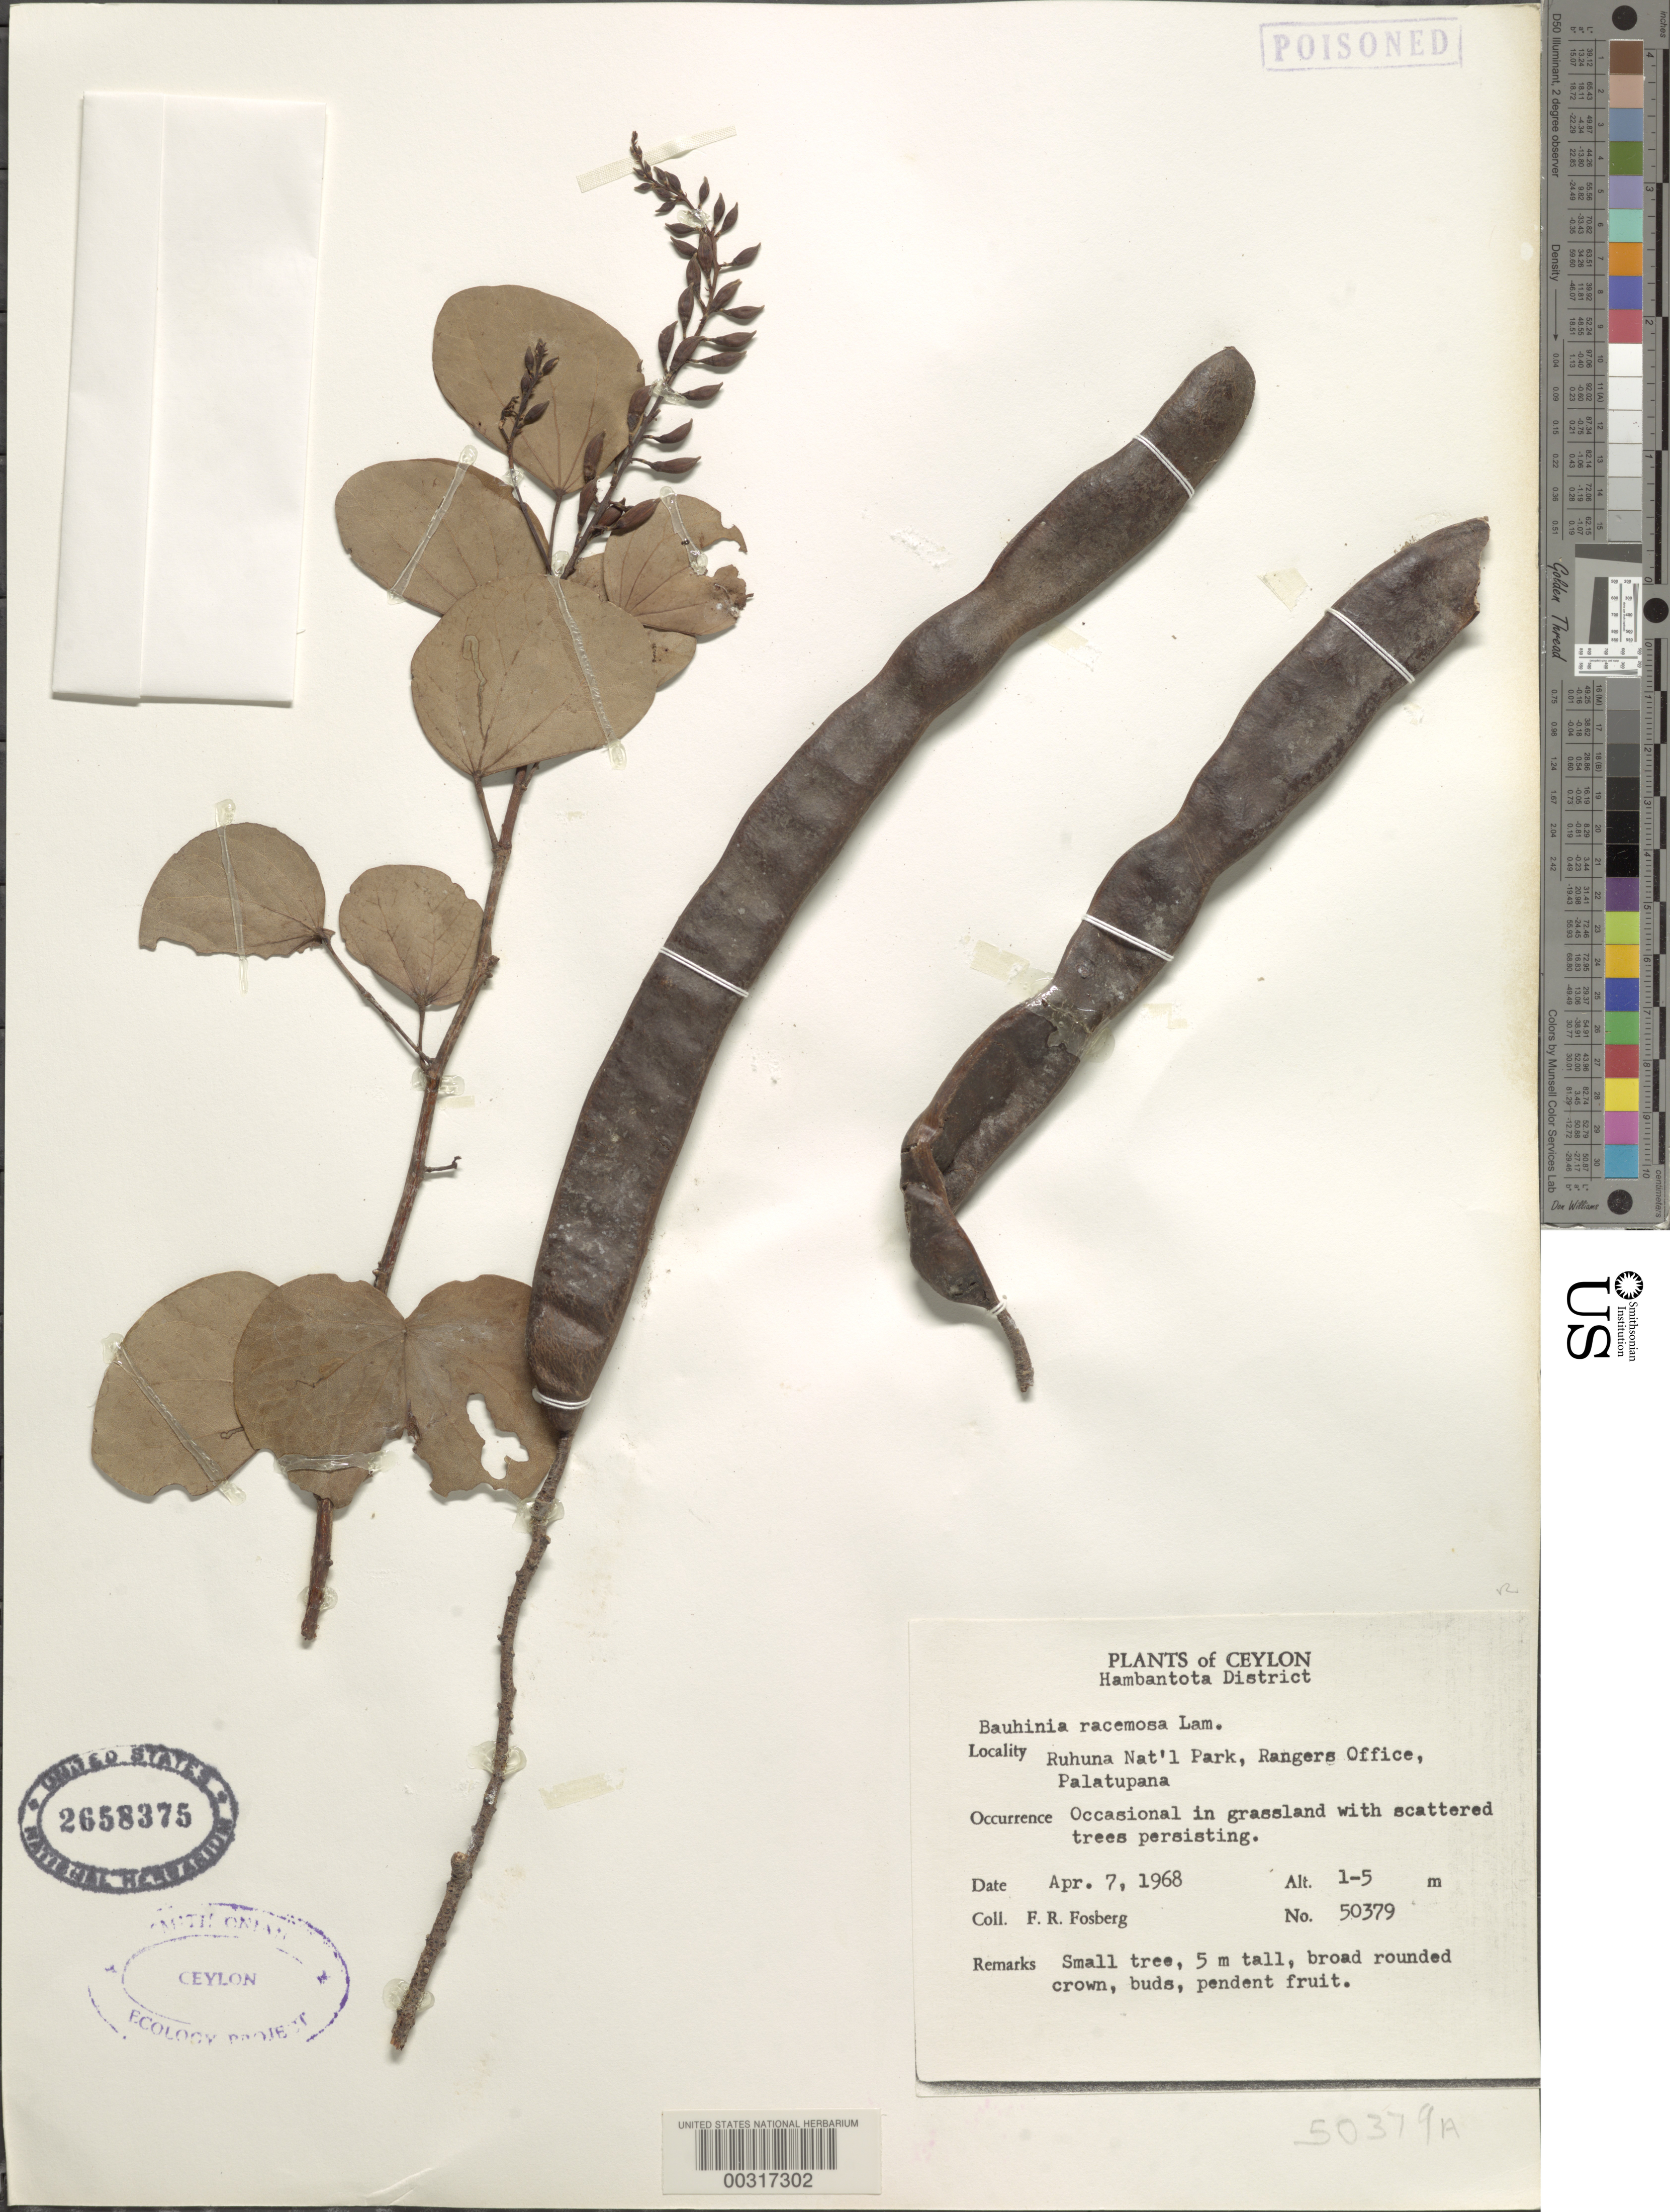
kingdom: Plantae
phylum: Tracheophyta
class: Magnoliopsida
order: Fabales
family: Fabaceae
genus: Bauhinia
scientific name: Bauhinia racemosa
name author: Lam.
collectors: F. R. Fosberg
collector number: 50379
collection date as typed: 07 Apr 1968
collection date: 1968-04-07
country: Sri Lanka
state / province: Southern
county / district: Hambantota Dist.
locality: Ruhuna national park, rangers office, palatupana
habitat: In grassland with scattered trees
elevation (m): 1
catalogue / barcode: US 2658375